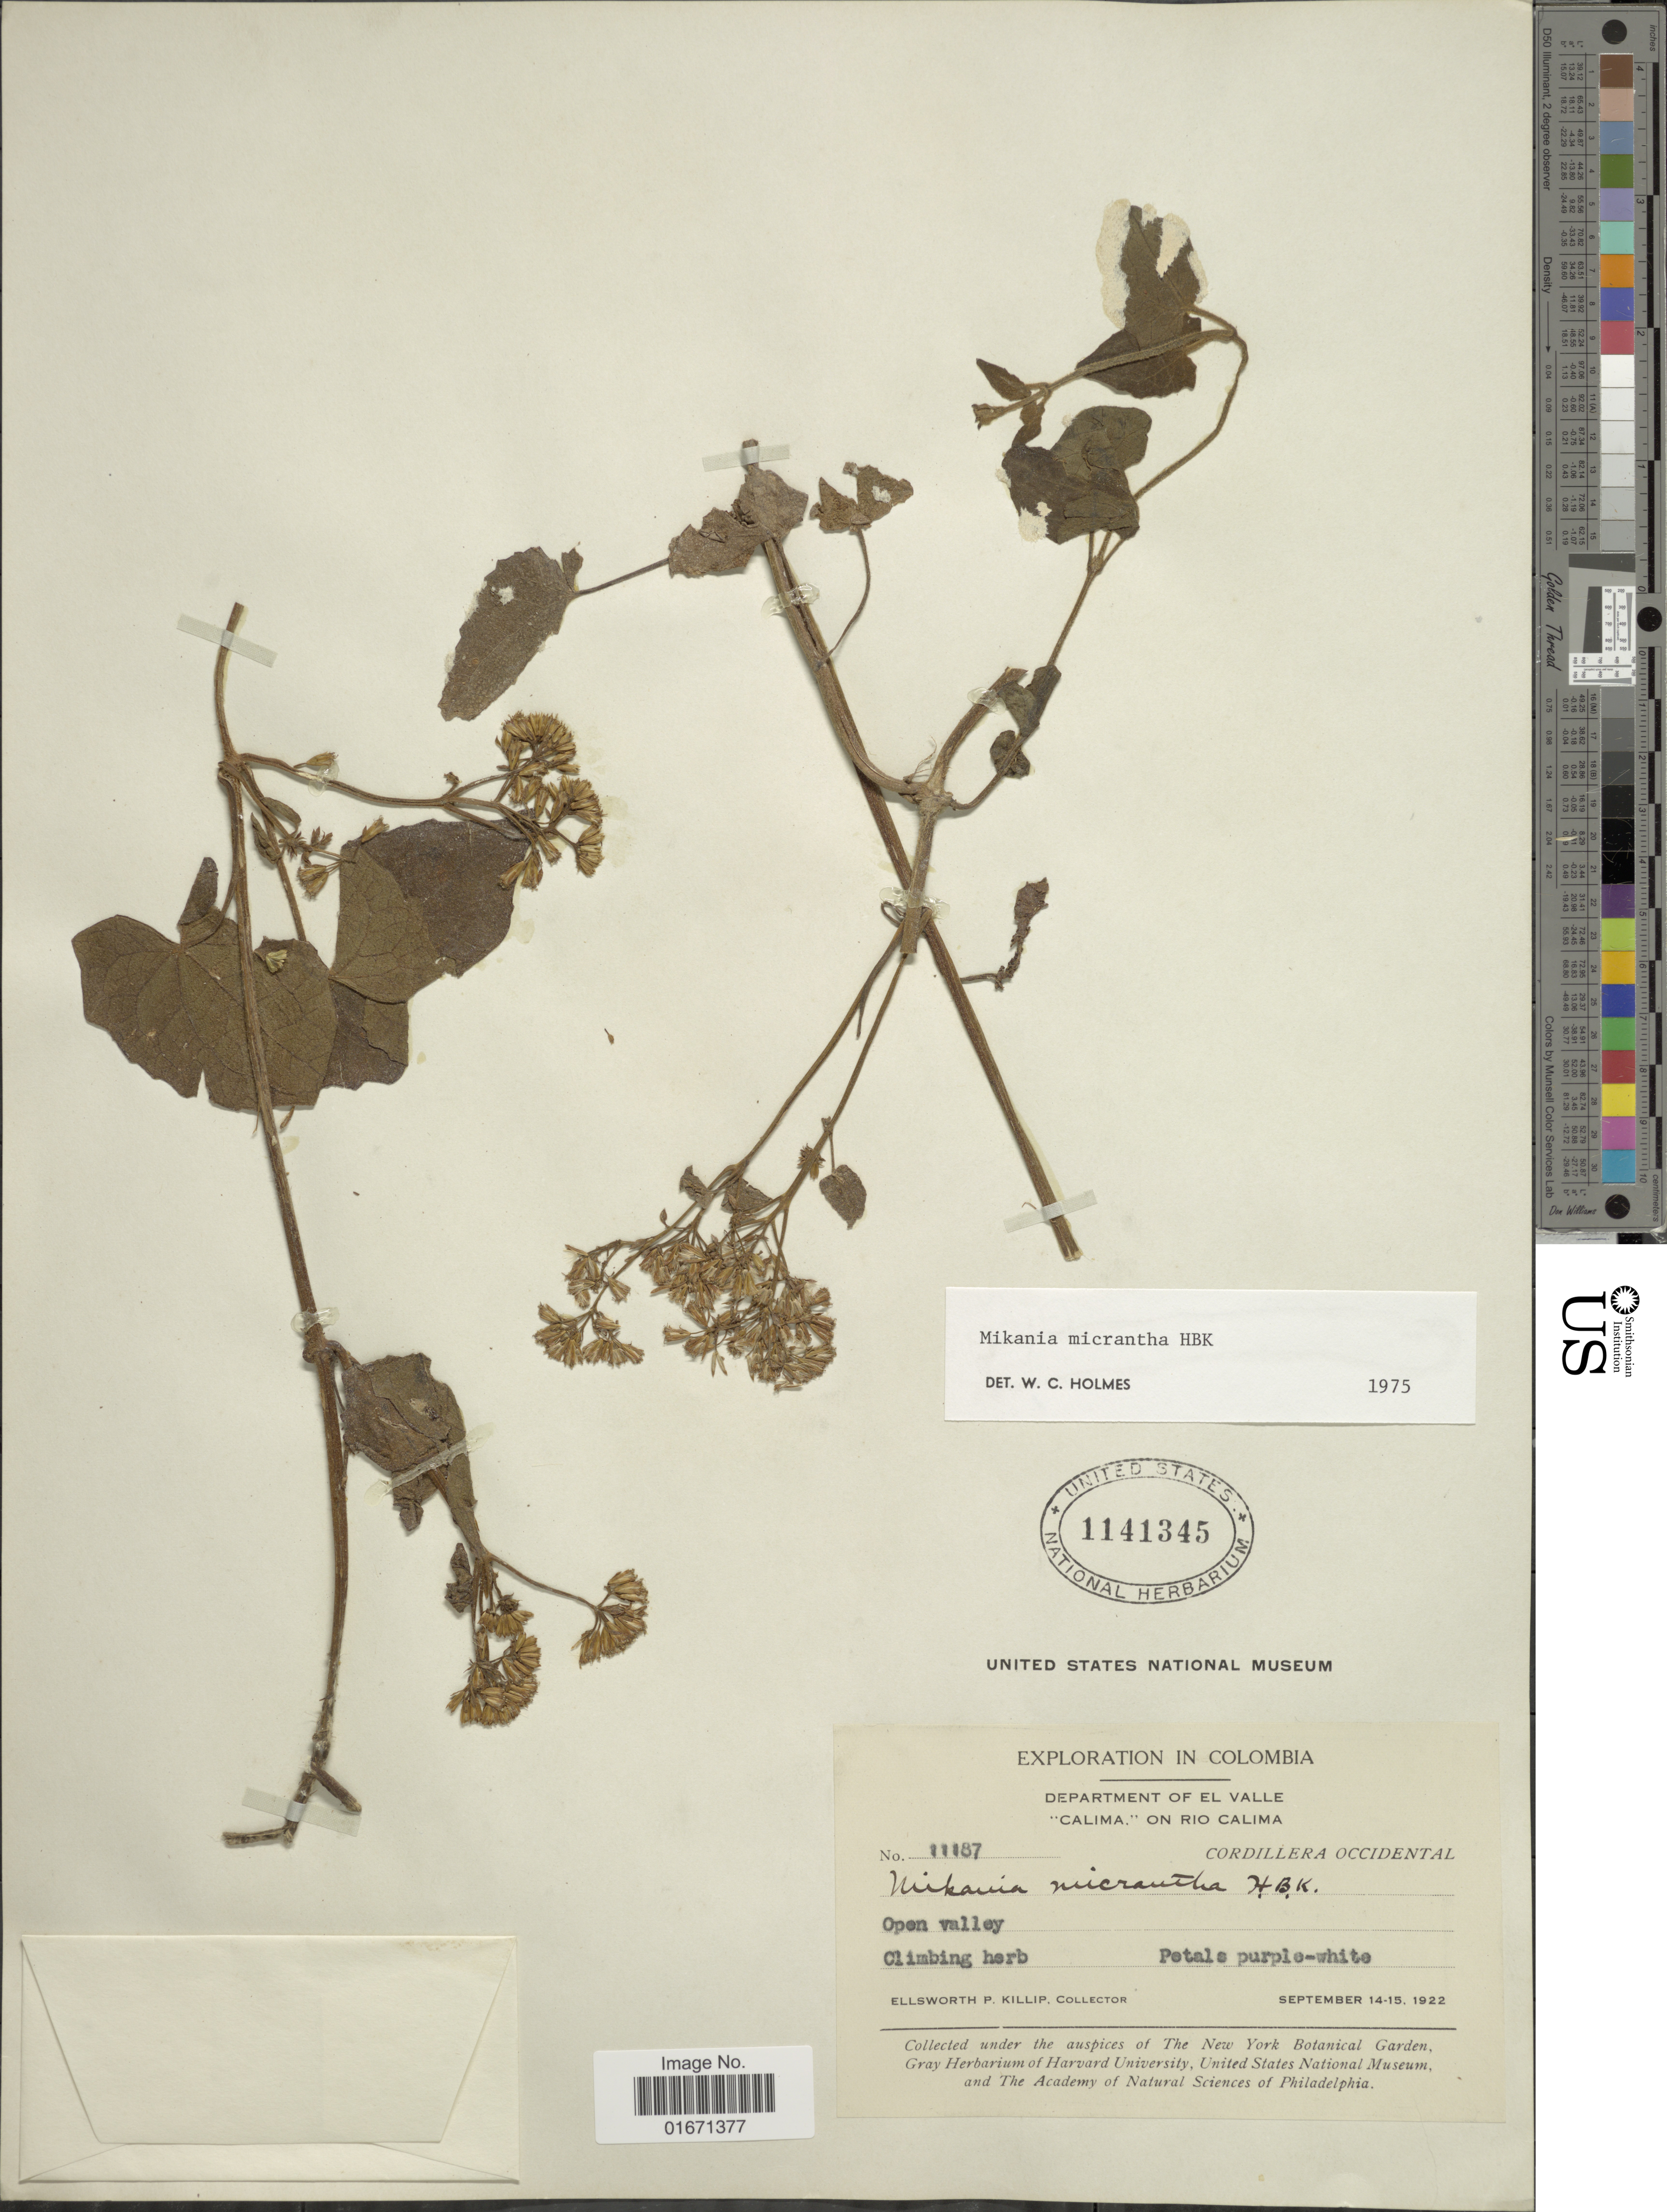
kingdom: Plantae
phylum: Tracheophyta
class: Magnoliopsida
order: Asterales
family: Asteraceae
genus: Mikania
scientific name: Mikania micrantha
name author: Kunth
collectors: E. P. Killip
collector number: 11187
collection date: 1922-09-14/1922-09-15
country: Colombia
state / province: Valle del Cauca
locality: Calima, on Rio Calima, Cordillera Occidental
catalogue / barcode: US 1141345